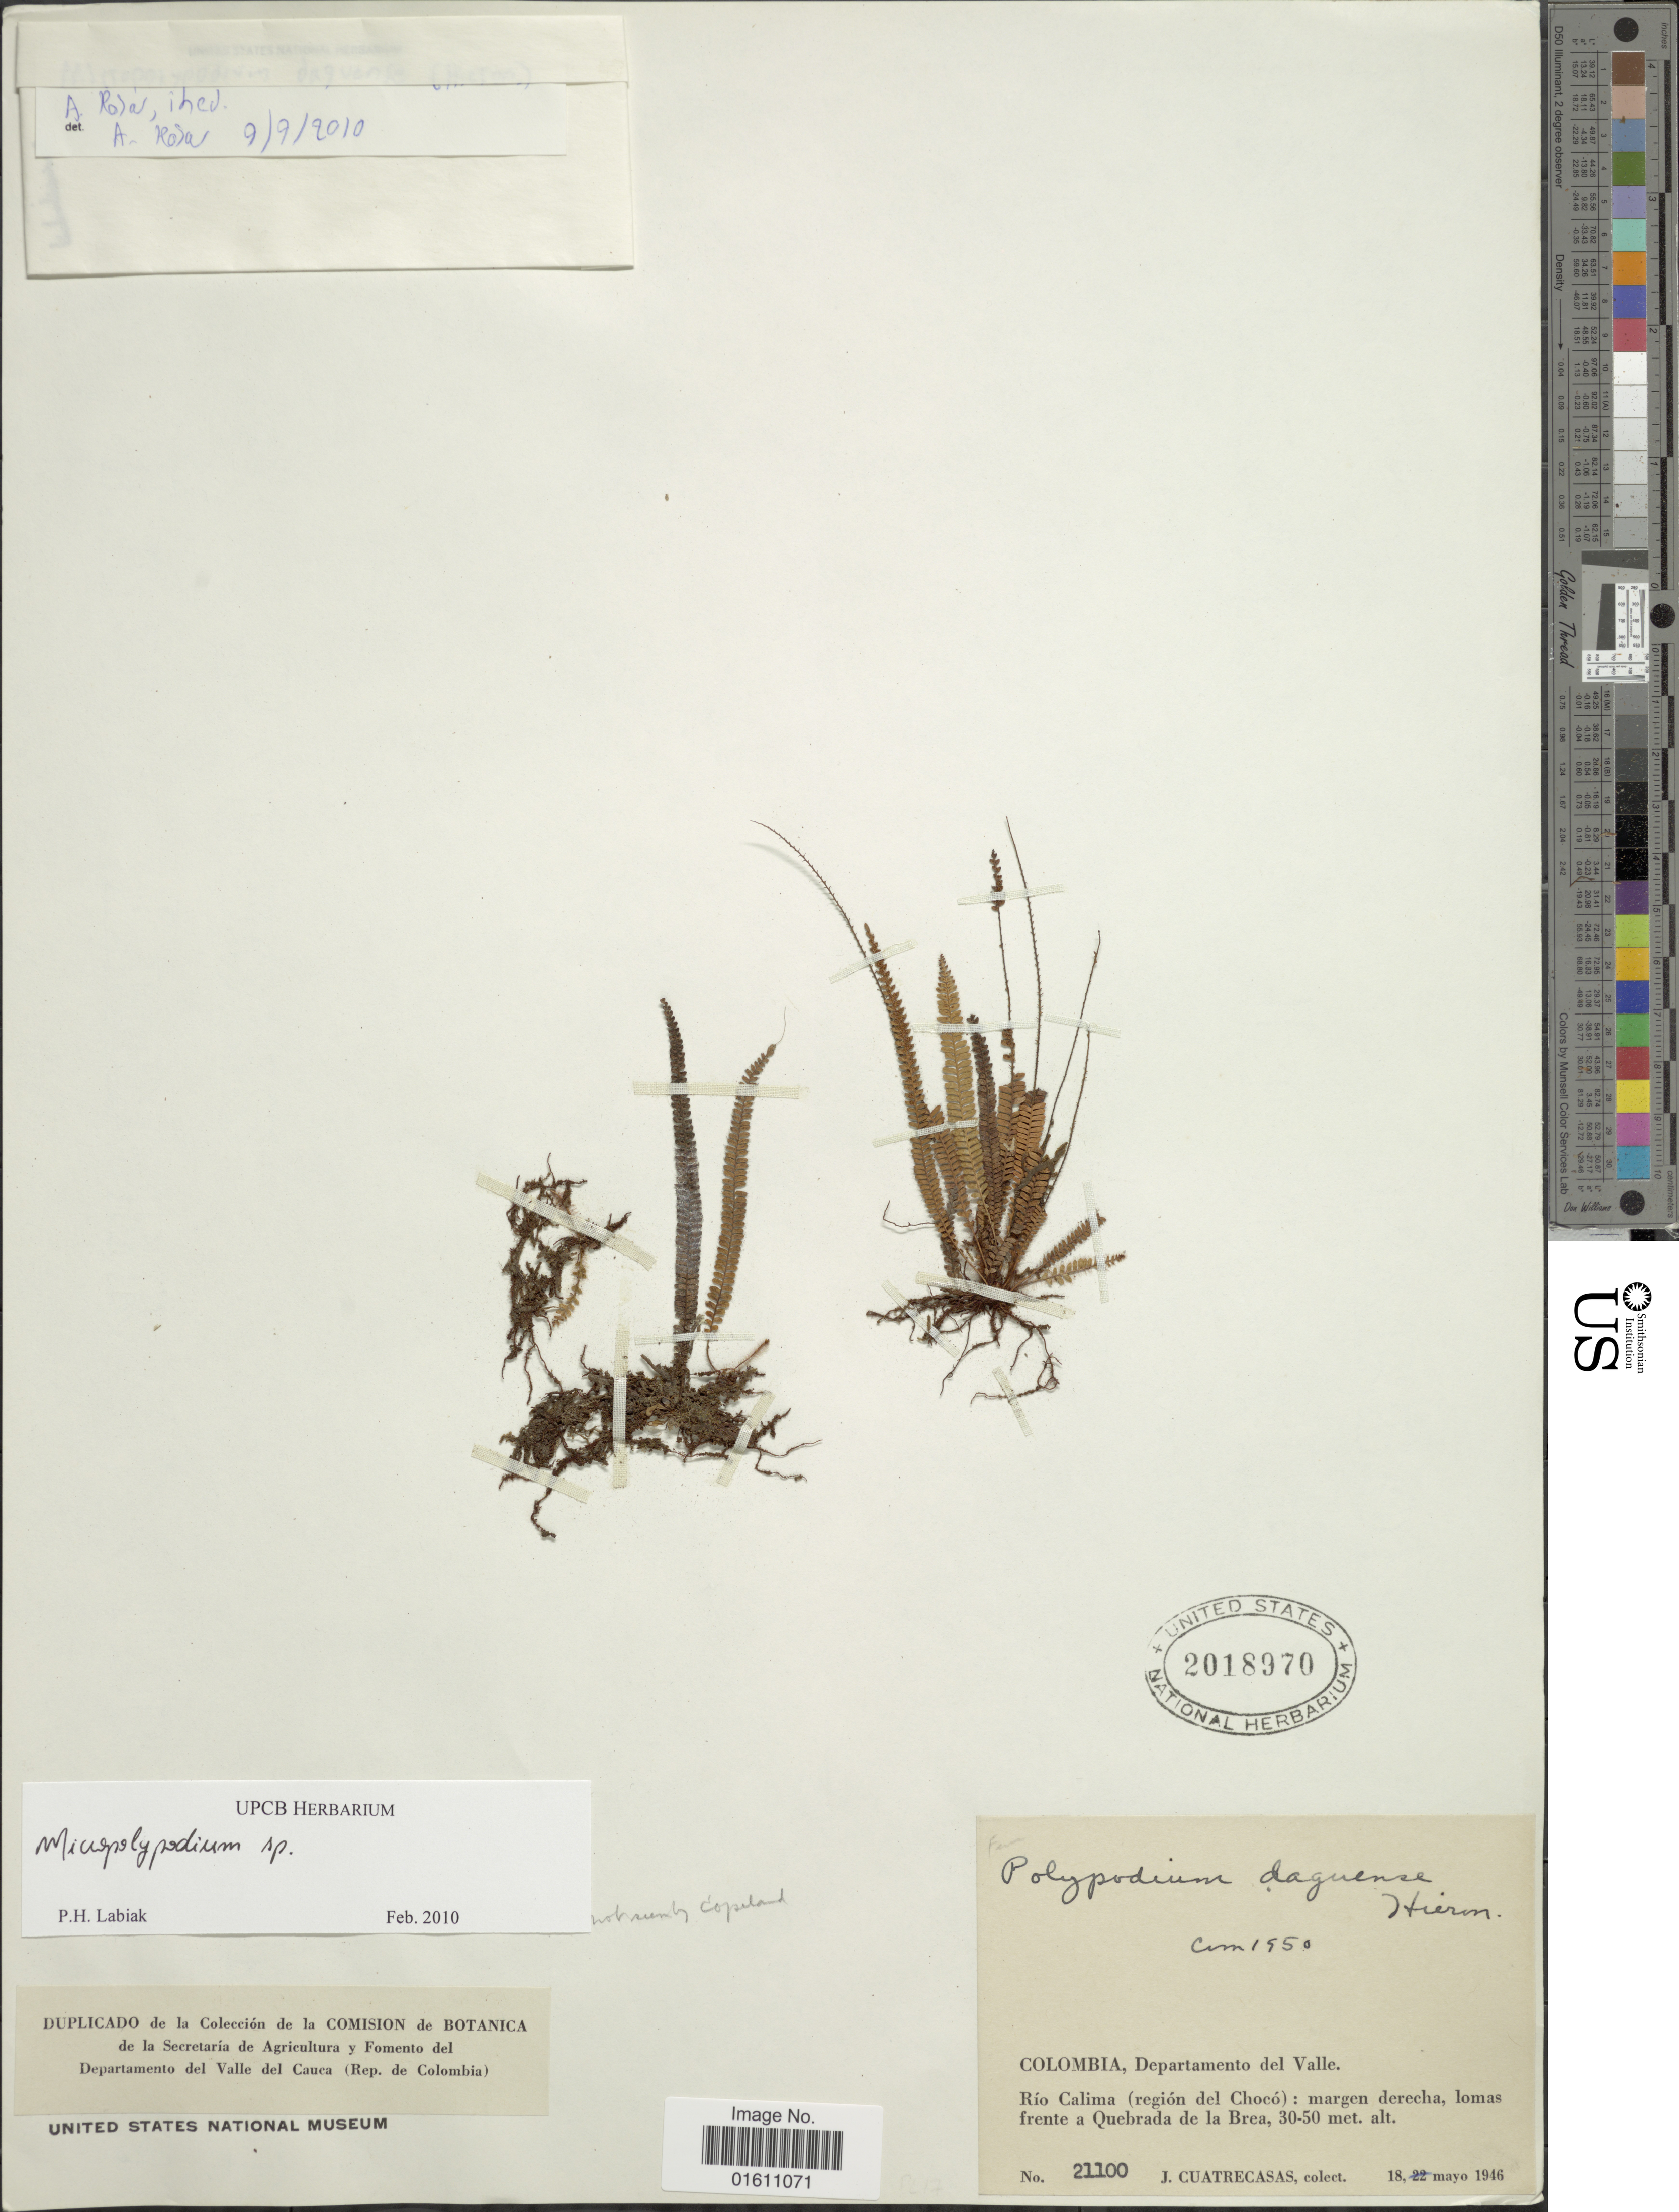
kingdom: Plantae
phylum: Tracheophyta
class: Polypodiopsida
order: Polypodiales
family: Polypodiaceae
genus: Moranopteris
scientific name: Moranopteris taenifolia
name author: (Jenman) R. Y. Hirai & J. Prado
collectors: J. Cuatrecasas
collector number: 21100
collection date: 1946-05-18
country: Colombia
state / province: Valle del Cauca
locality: Colombia, Departamento del Valle, Rio Calima (region del Choco): margen derecha, lomas frente a Quebrada de la Brea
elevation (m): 30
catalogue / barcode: US 2018970